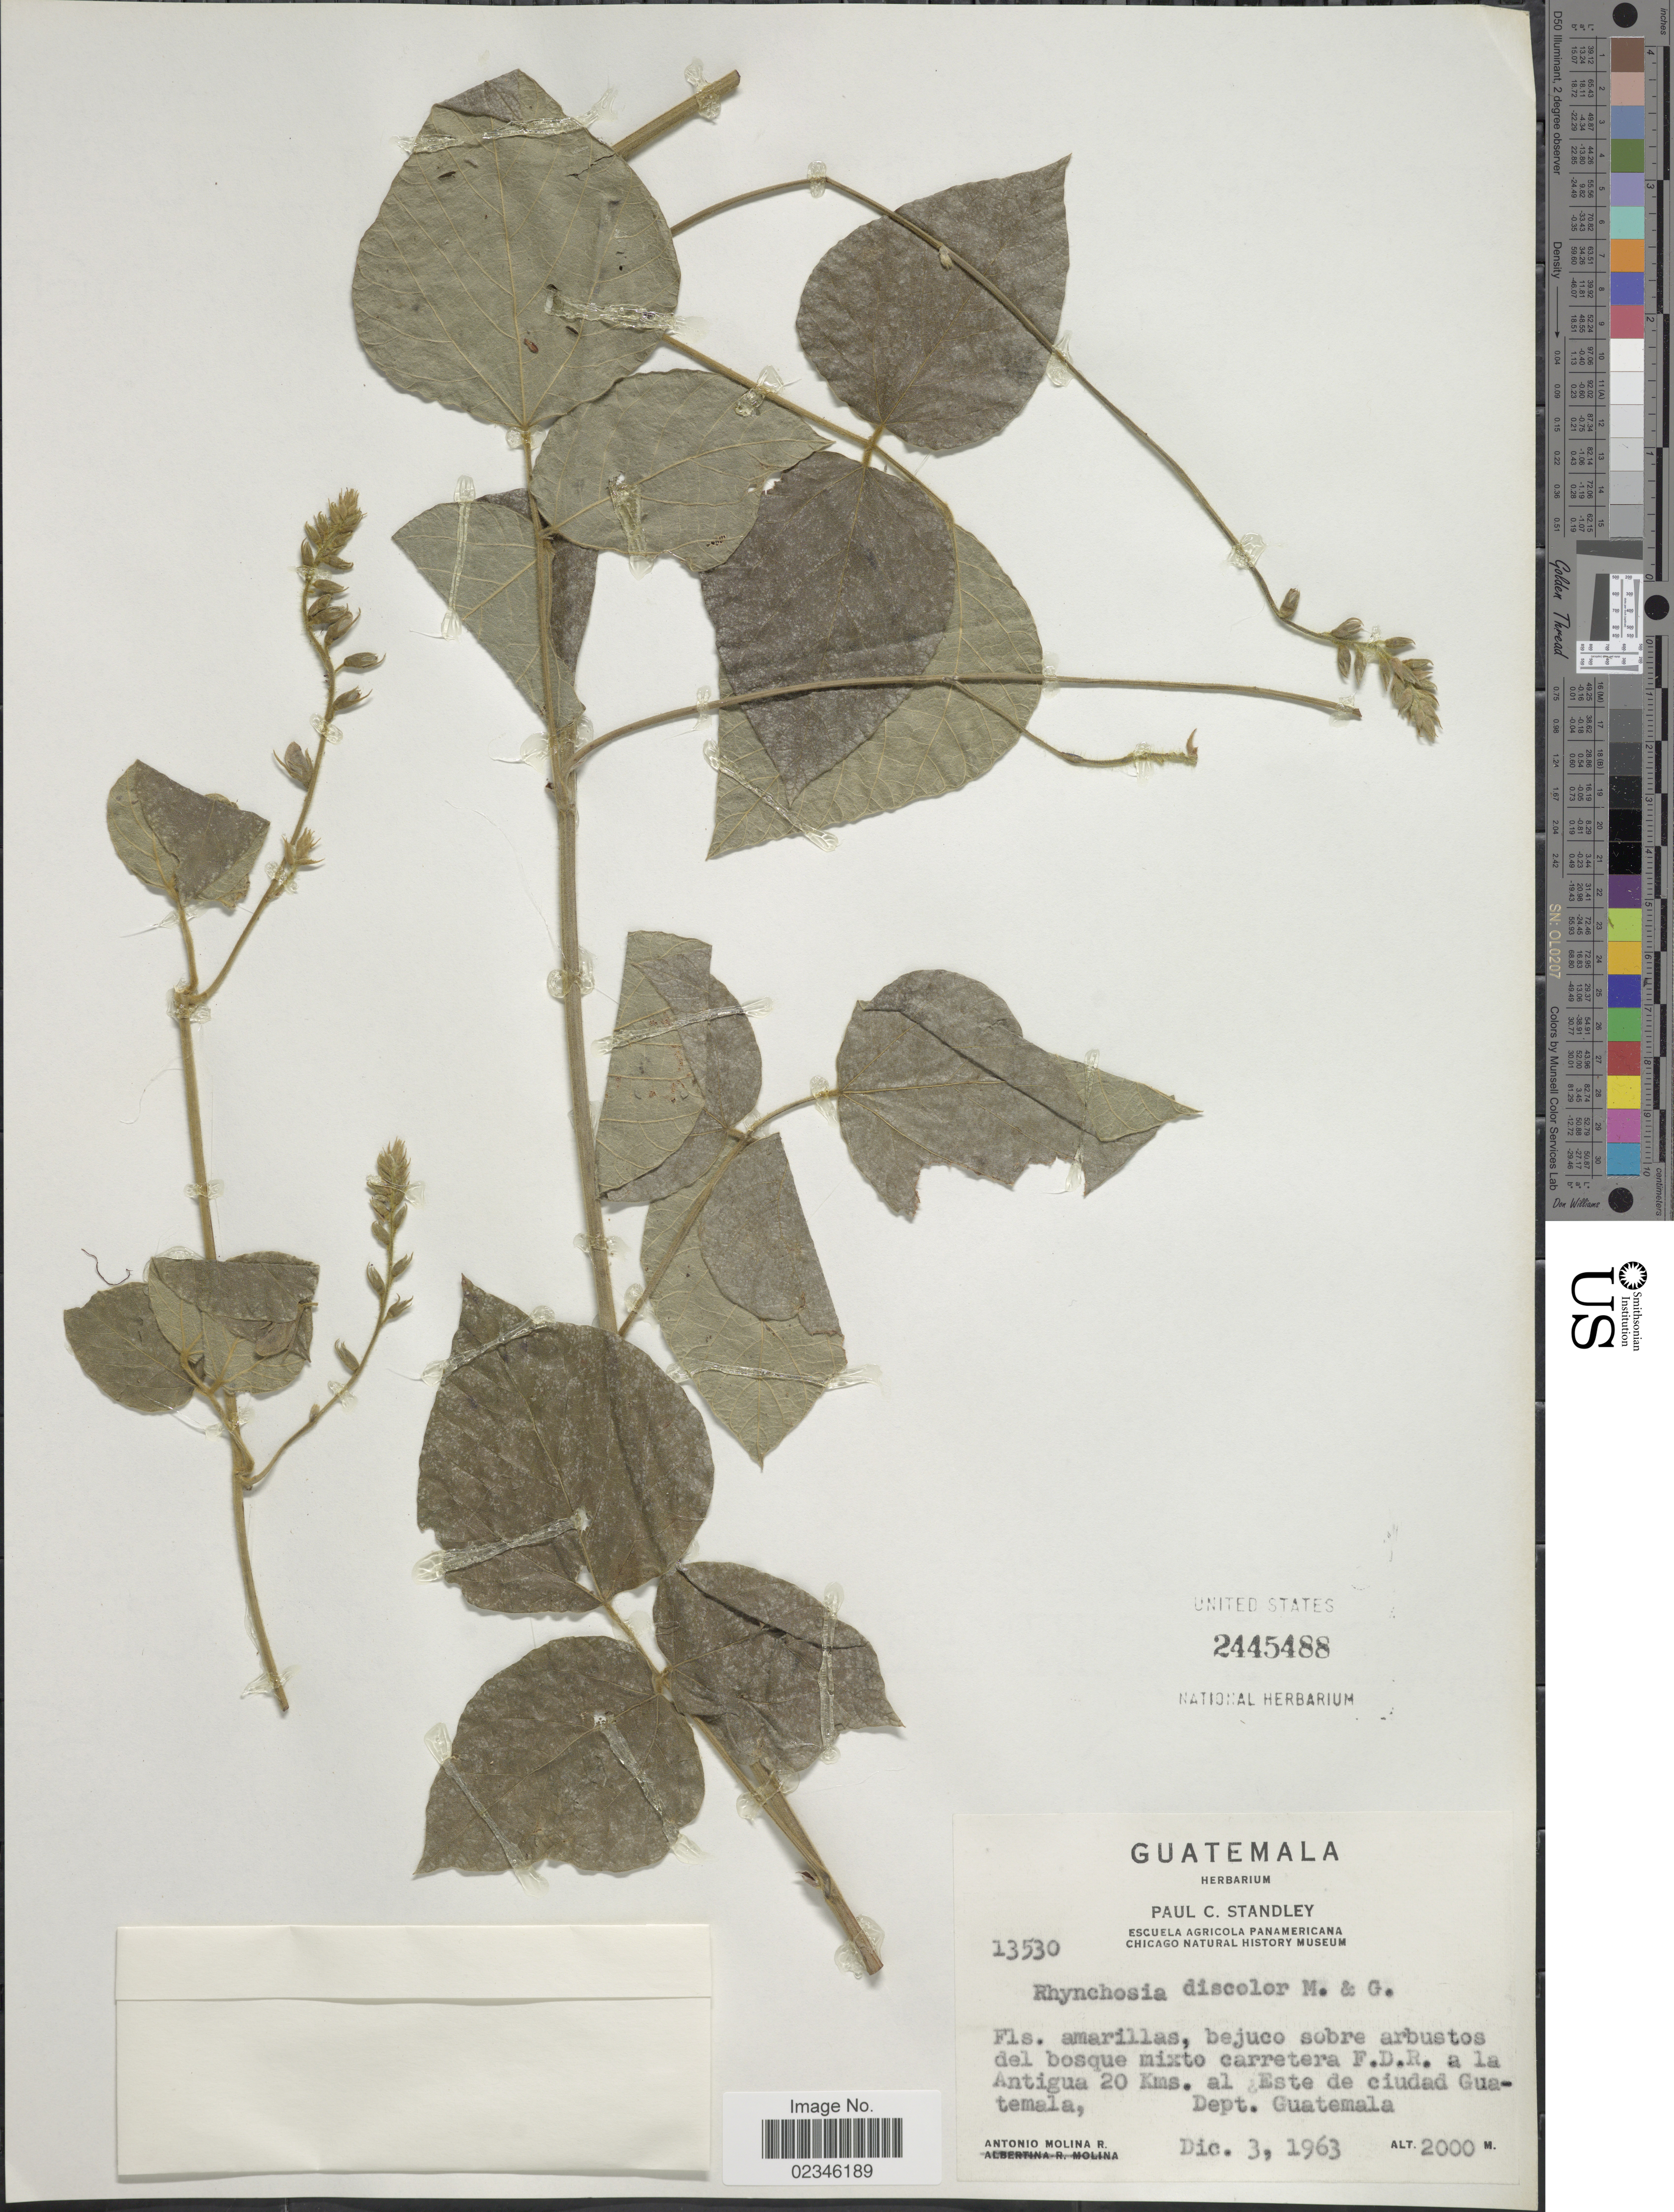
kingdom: Plantae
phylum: Tracheophyta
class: Magnoliopsida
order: Fabales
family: Fabaceae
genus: Rhynchosia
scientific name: Rhynchosia discolor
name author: M. Martens & Galeotti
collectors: A. Molina R.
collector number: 13530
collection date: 1963-12-03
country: Guatemala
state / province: Guatemala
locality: Bejuco sobre arbustos del bosque mixto carretera F.D.R. a la Antigua 20 Kms. al Este de ciudad Guatemala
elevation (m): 2000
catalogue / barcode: US 2445488